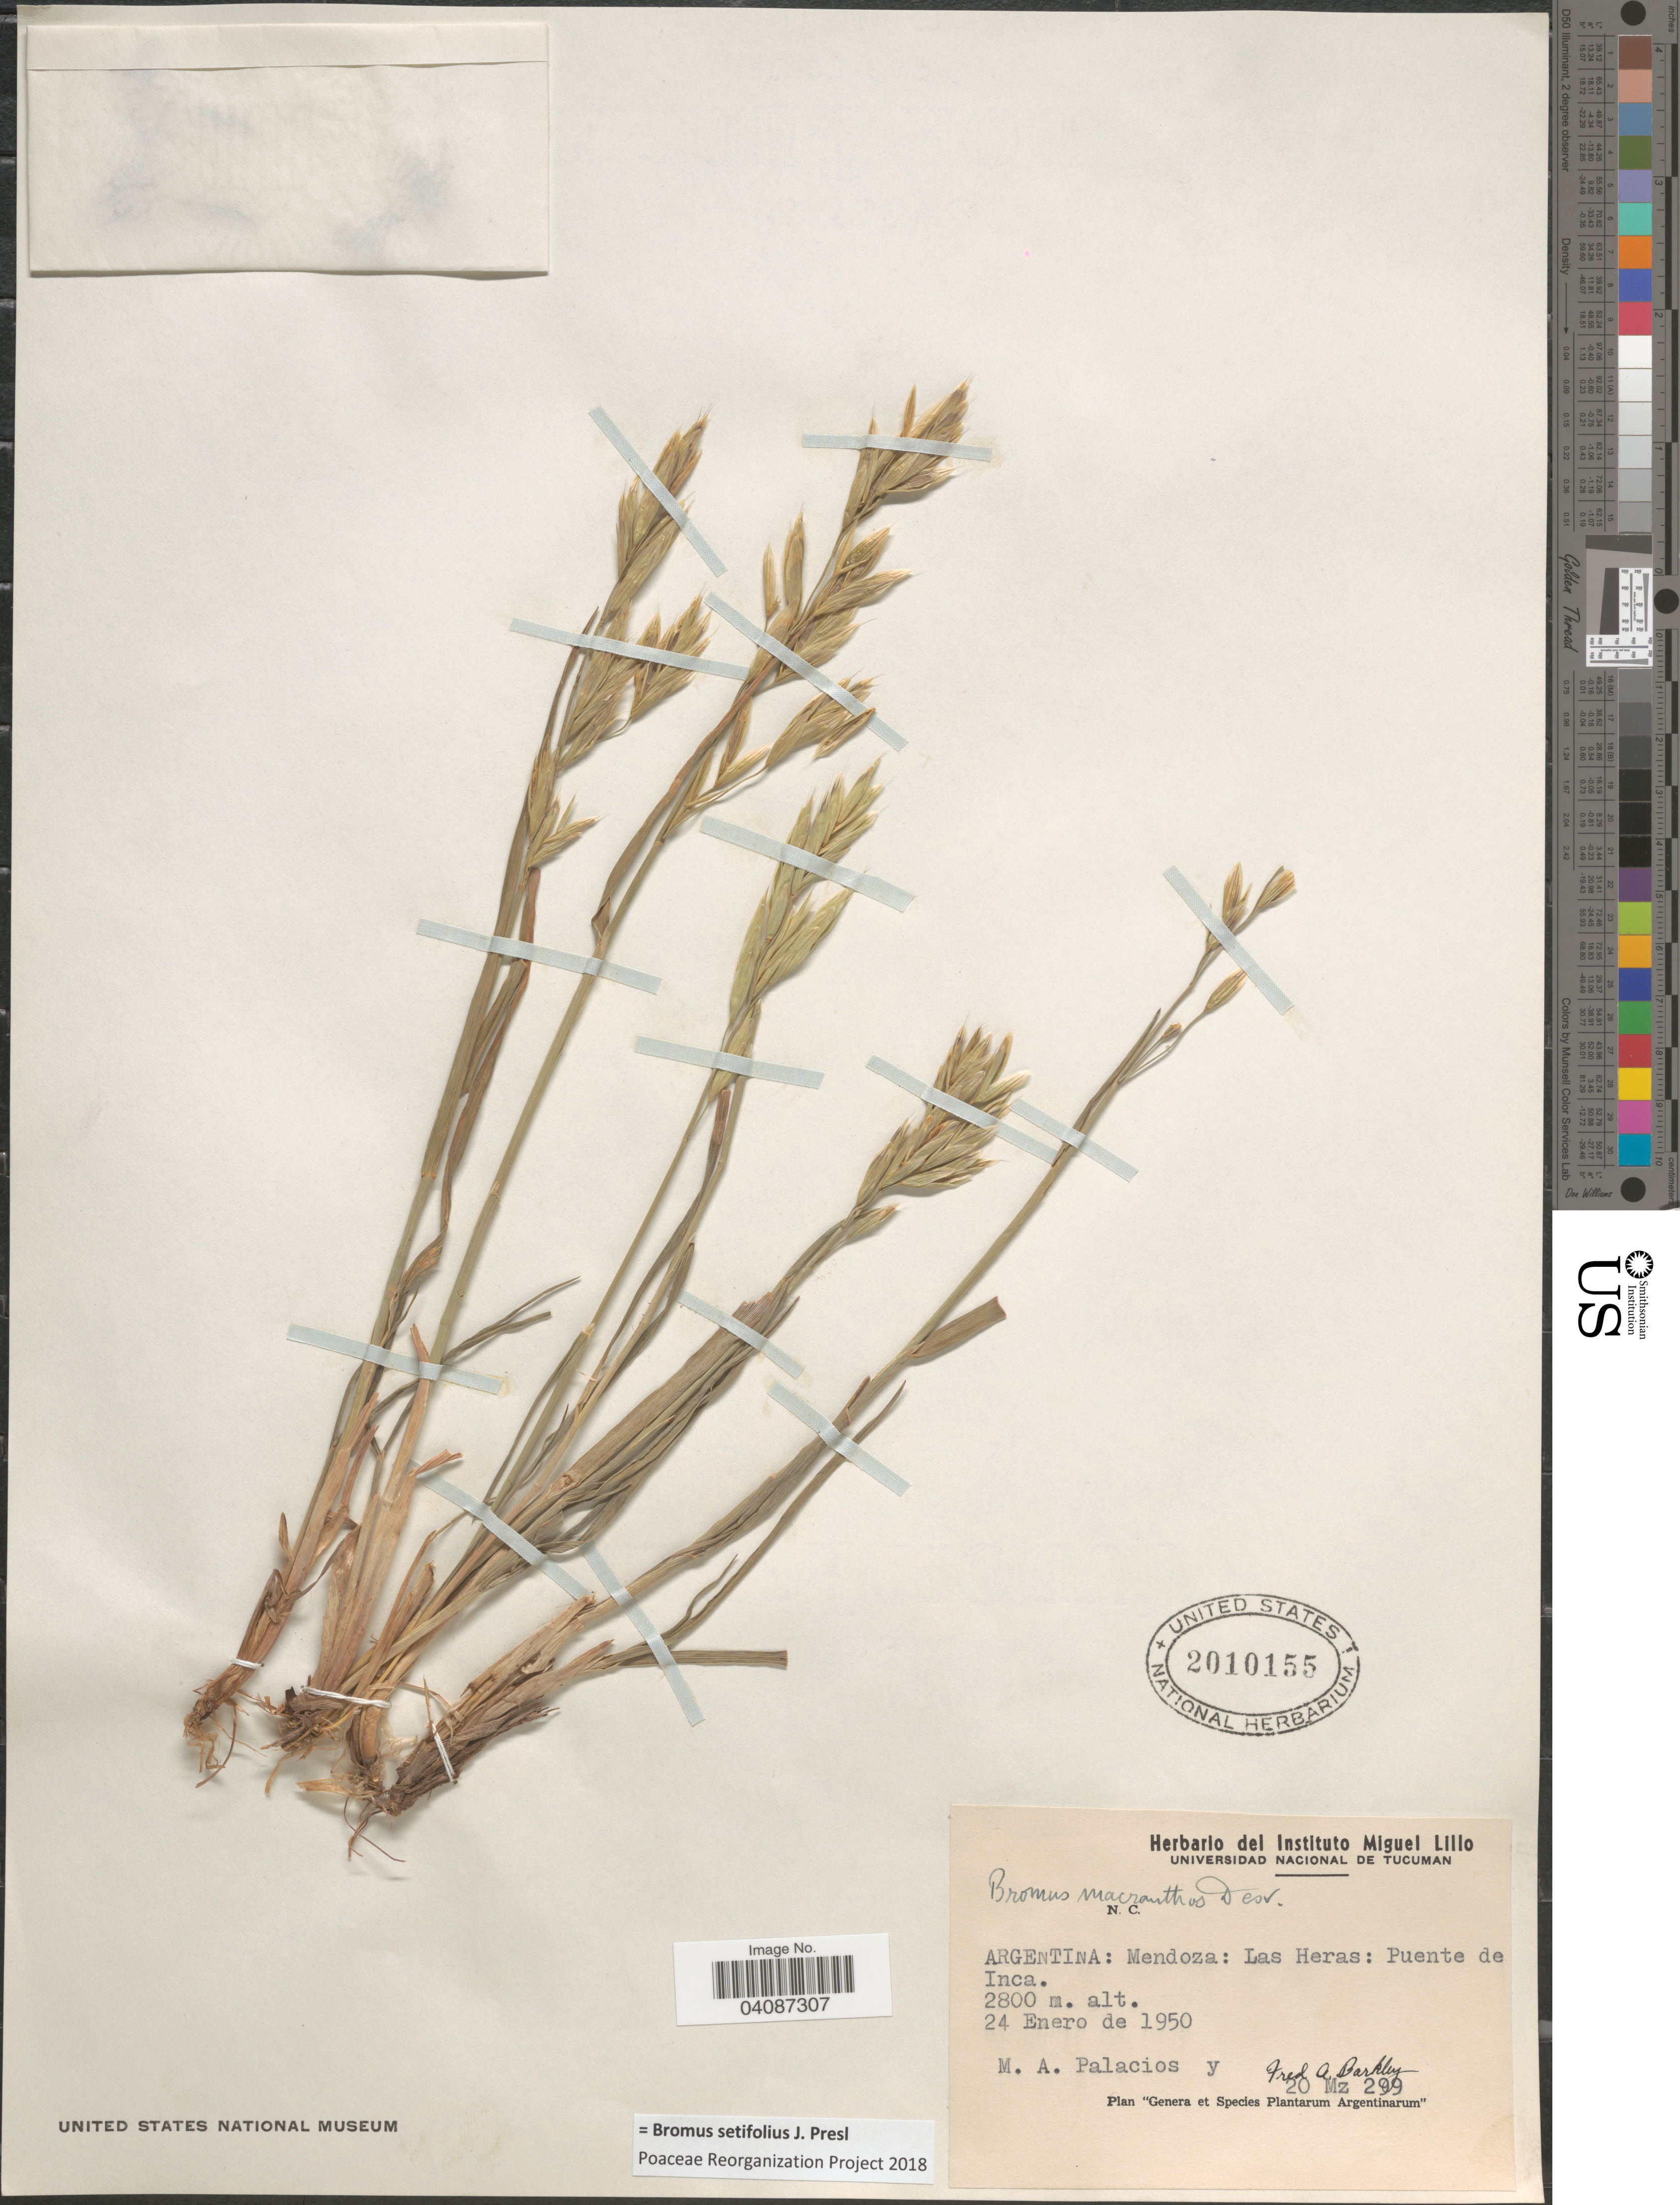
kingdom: Plantae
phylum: Tracheophyta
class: Liliopsida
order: Poales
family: Poaceae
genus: Bromus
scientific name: Bromus setifolius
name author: J. Presl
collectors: M. Palacios & F. A. Barkley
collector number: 20 Mz 299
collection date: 1950-01-24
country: Argentina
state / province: Mendoza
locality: Las Heras: Puente de Inca.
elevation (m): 2800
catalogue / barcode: US 2010155